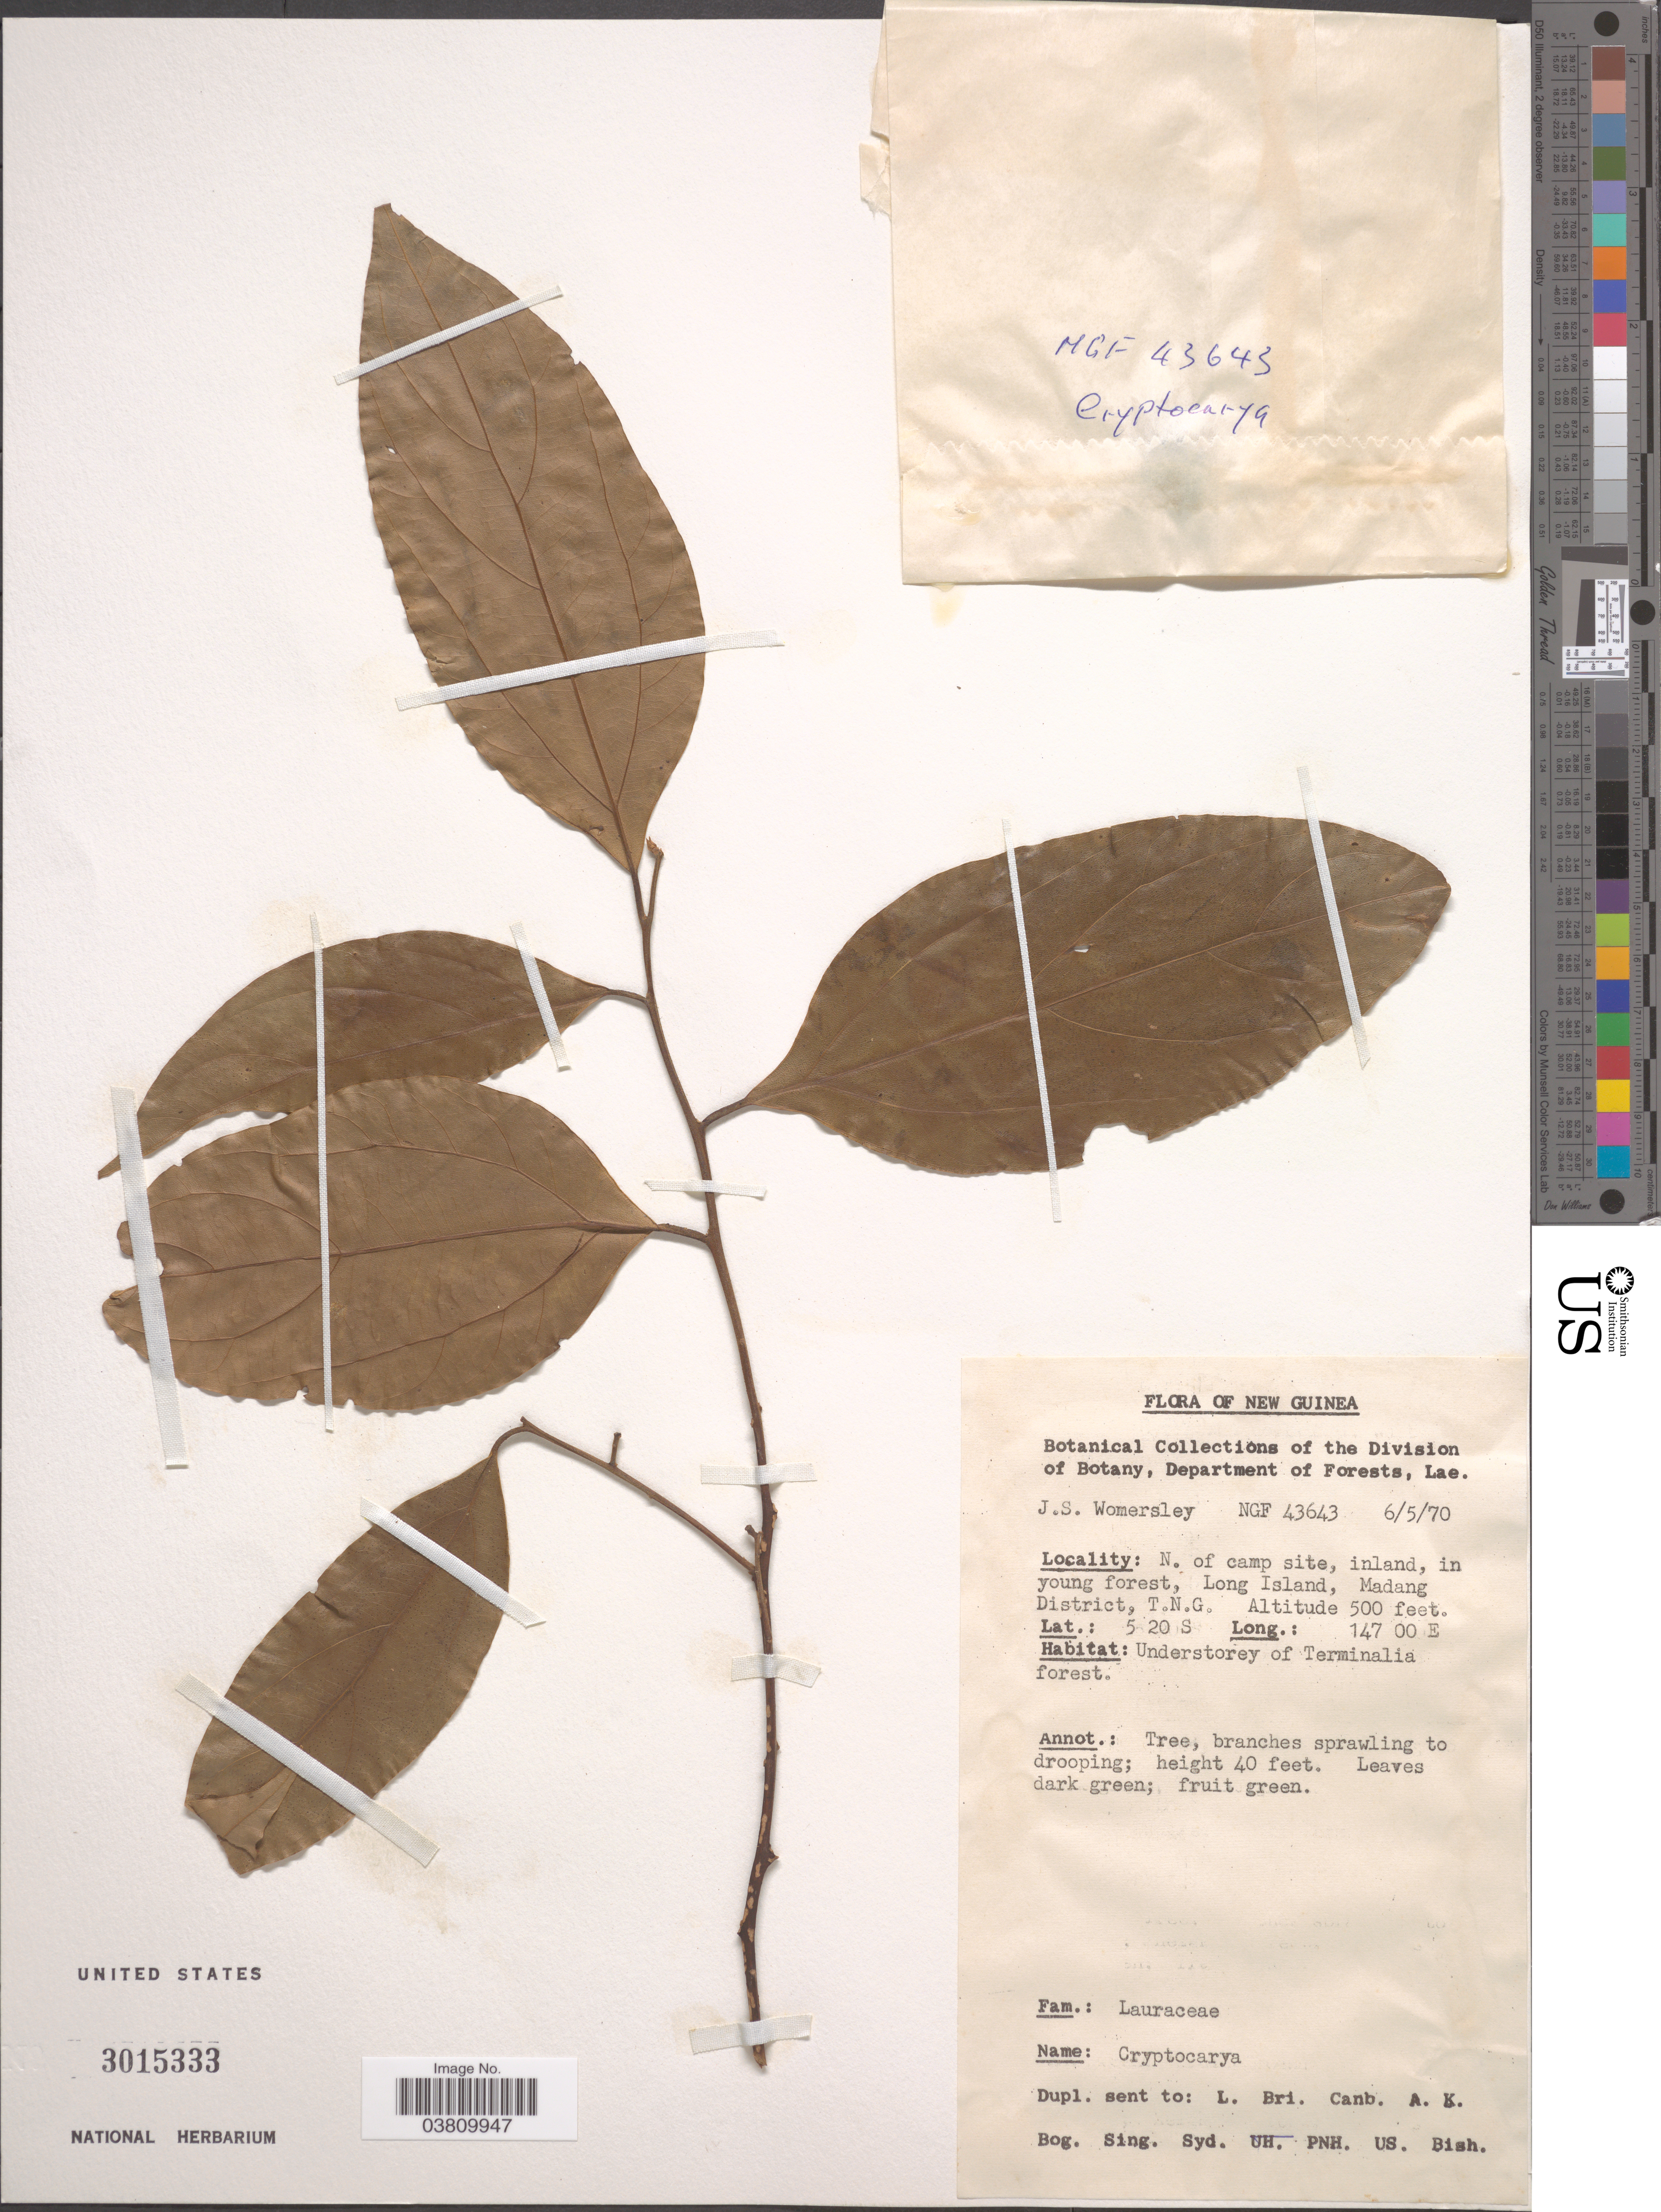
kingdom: Plantae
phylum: Tracheophyta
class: Magnoliopsida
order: Laurales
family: Lauraceae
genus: Cryptocarya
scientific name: Cryptocarya sp.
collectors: J. S. Womersley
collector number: NGF43643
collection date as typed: Transcribed d/m/y: 6/5/70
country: Papua New Guinea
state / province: Madang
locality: New Guinea. N. of camp site, inland, in young forest, Long Island, Madang District, T.N.G.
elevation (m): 152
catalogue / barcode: US 3015333